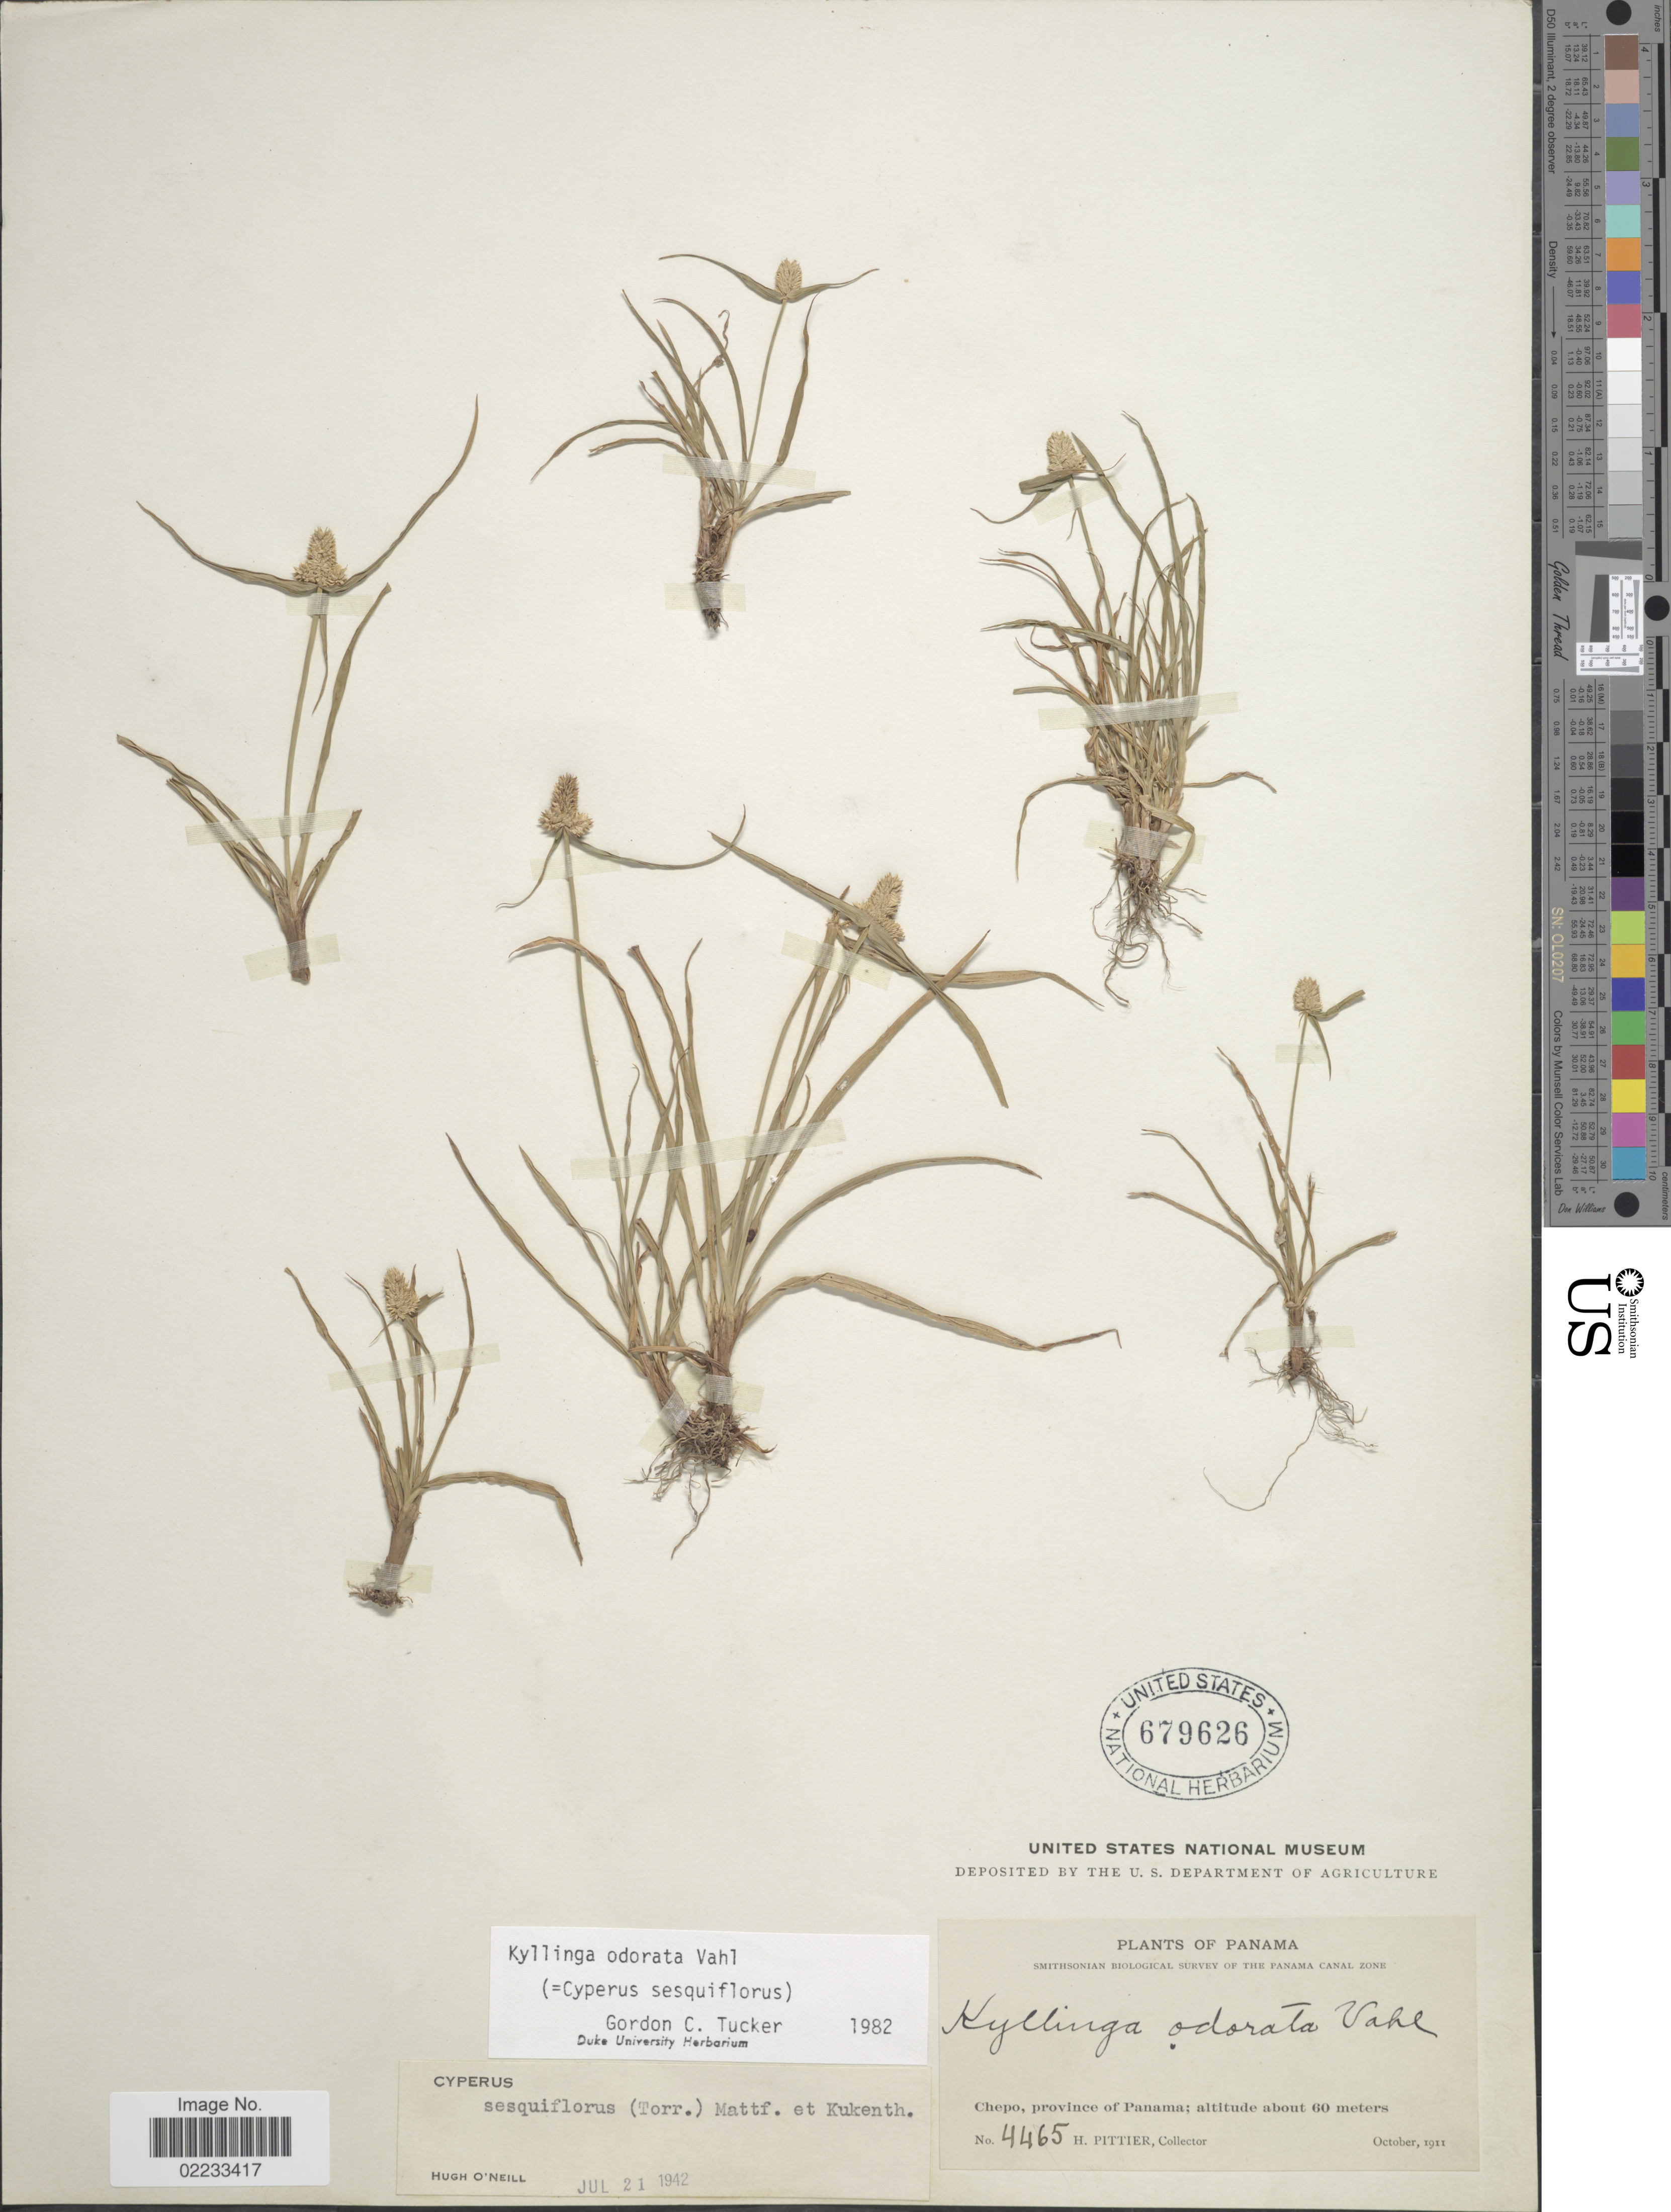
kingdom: Plantae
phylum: Tracheophyta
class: Liliopsida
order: Poales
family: Cyperaceae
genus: Cyperus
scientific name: Cyperus sesquiflorus subsp. sesquiflorus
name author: (Torr.) Mattf. & Kük.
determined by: Strong, M. T., (US), Smithsonian Institution - National Museum of Natural History (UNITED STATES)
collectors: H. F. Pittier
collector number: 4465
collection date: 1911-10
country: Panama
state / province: Panamá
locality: The Panama Canal Zone. Chepo, province of Panama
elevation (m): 60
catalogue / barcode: US 979626